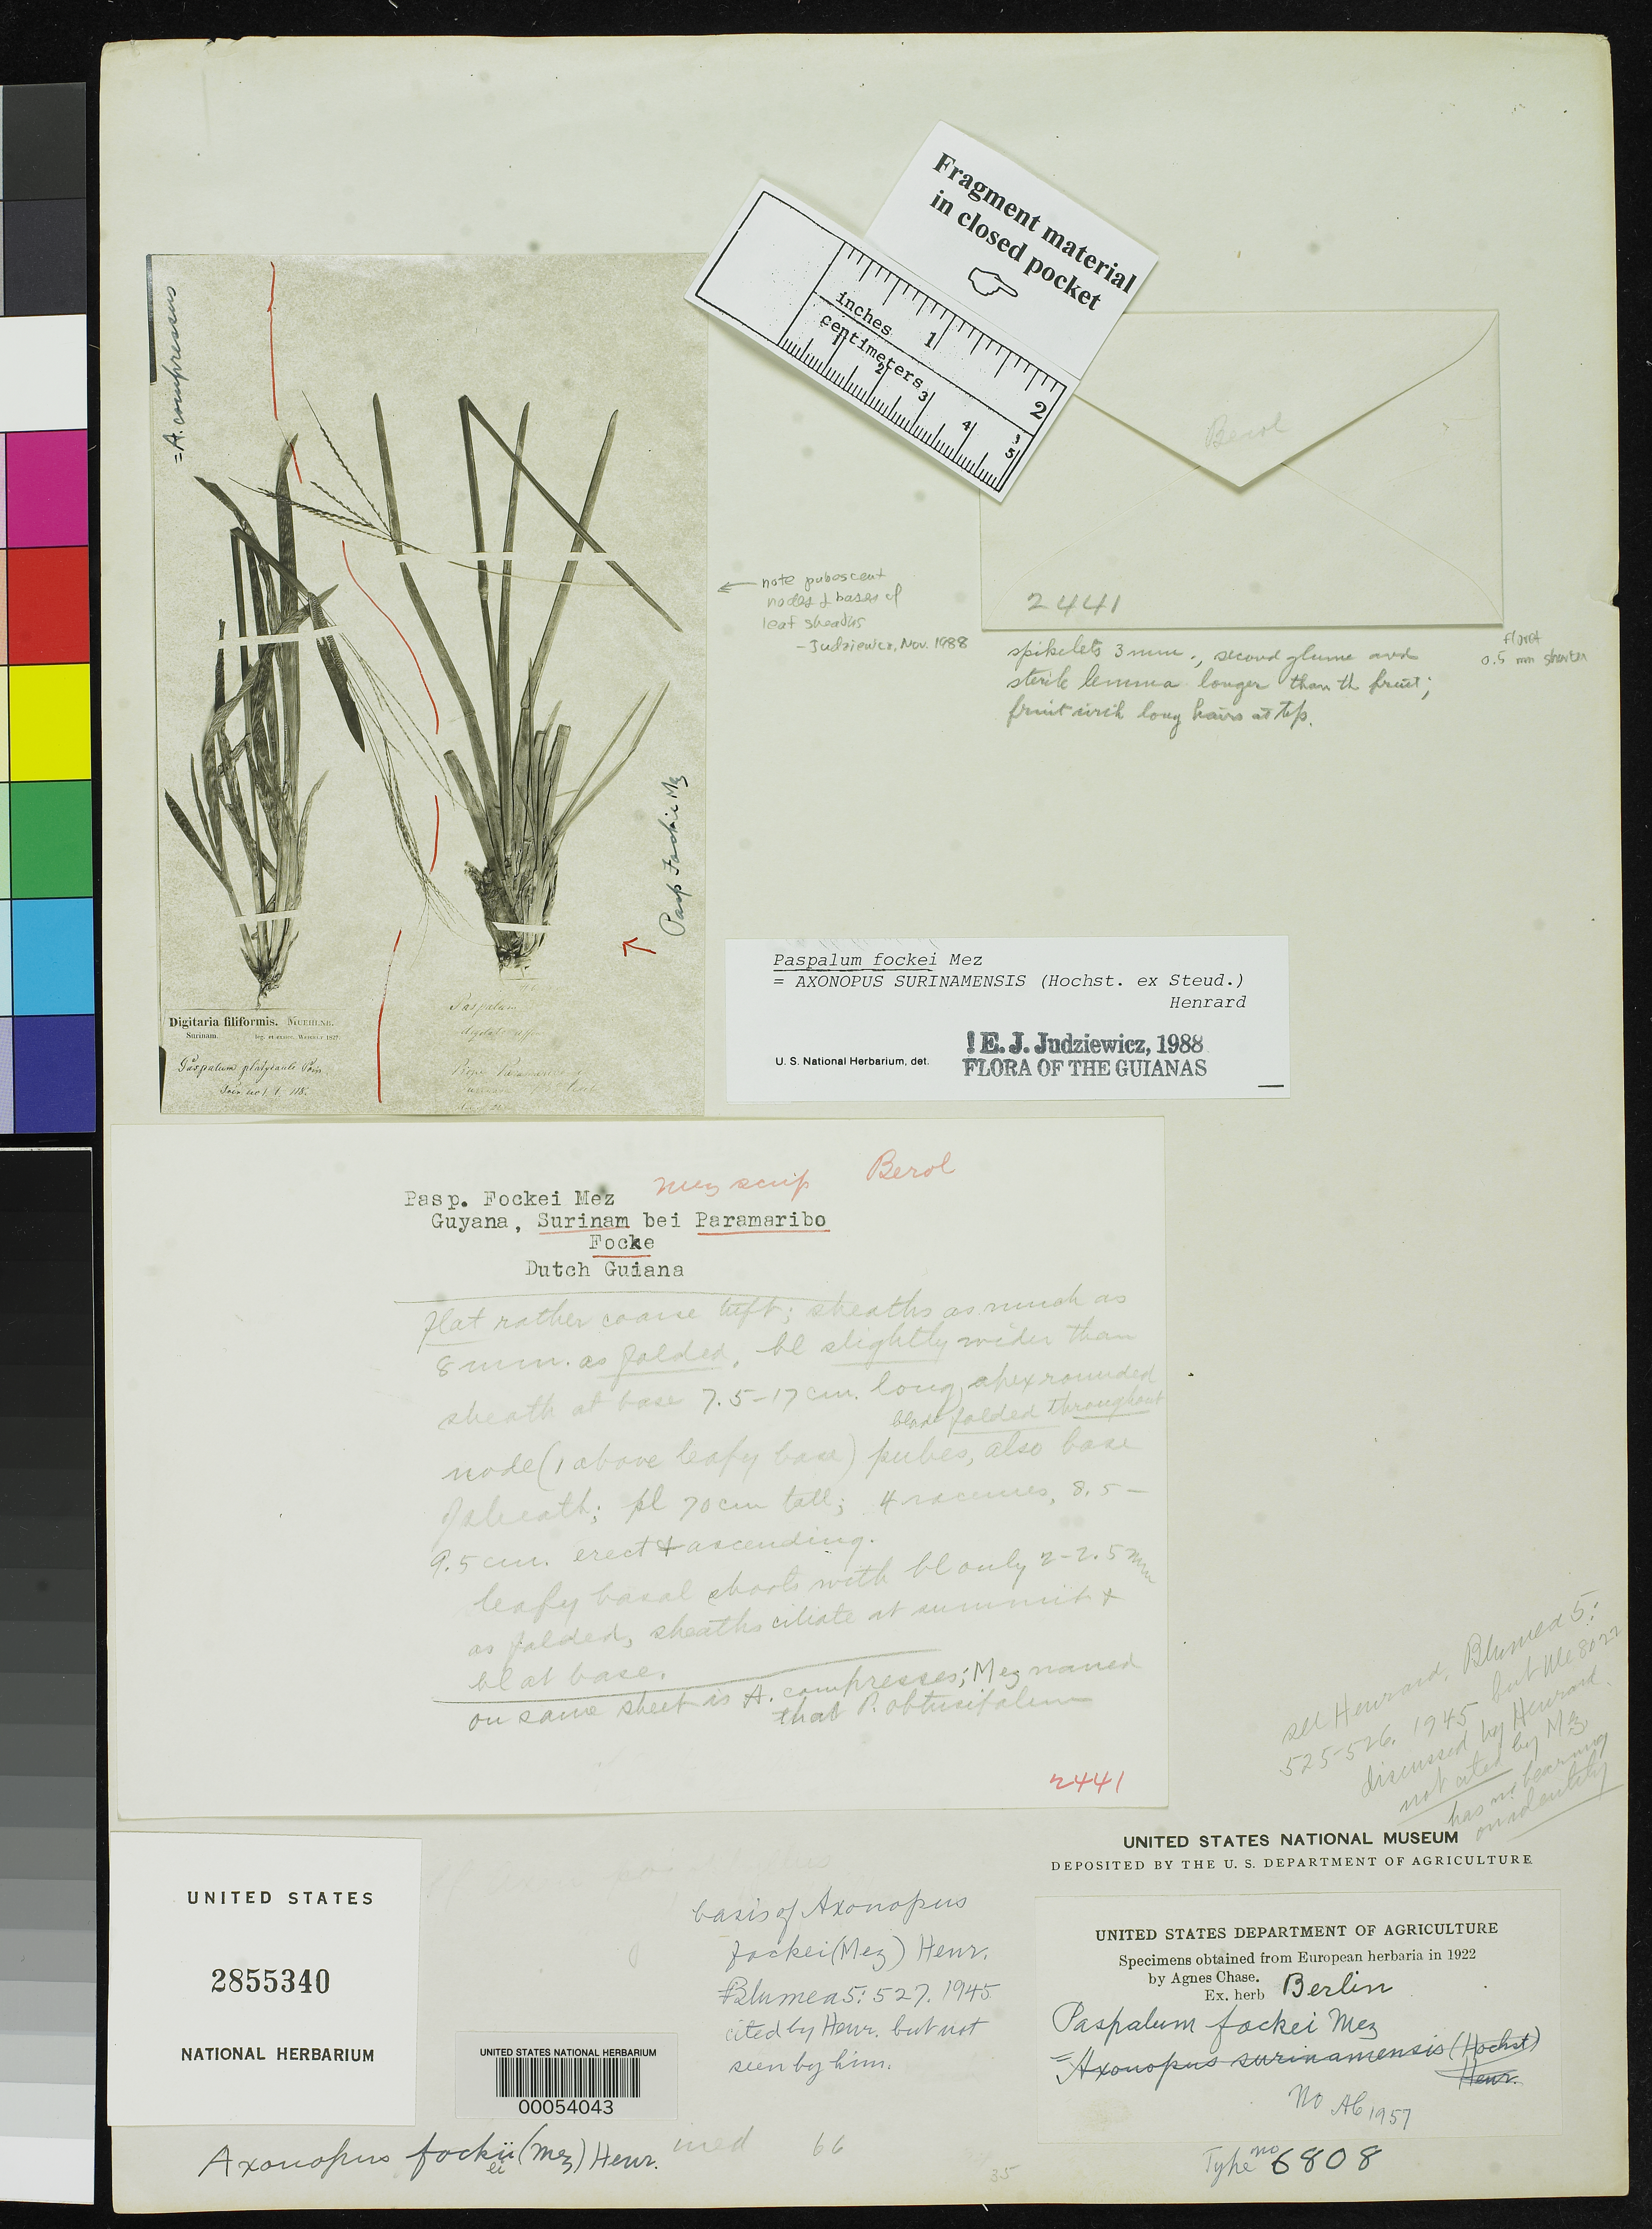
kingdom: Plantae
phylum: Tracheophyta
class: Liliopsida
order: Poales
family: Poaceae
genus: Paspalum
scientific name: Paspalum fockei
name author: Mez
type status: Type Fragment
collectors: H. C. Focke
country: Suriname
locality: Near Paramaribo.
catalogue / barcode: US 2855340